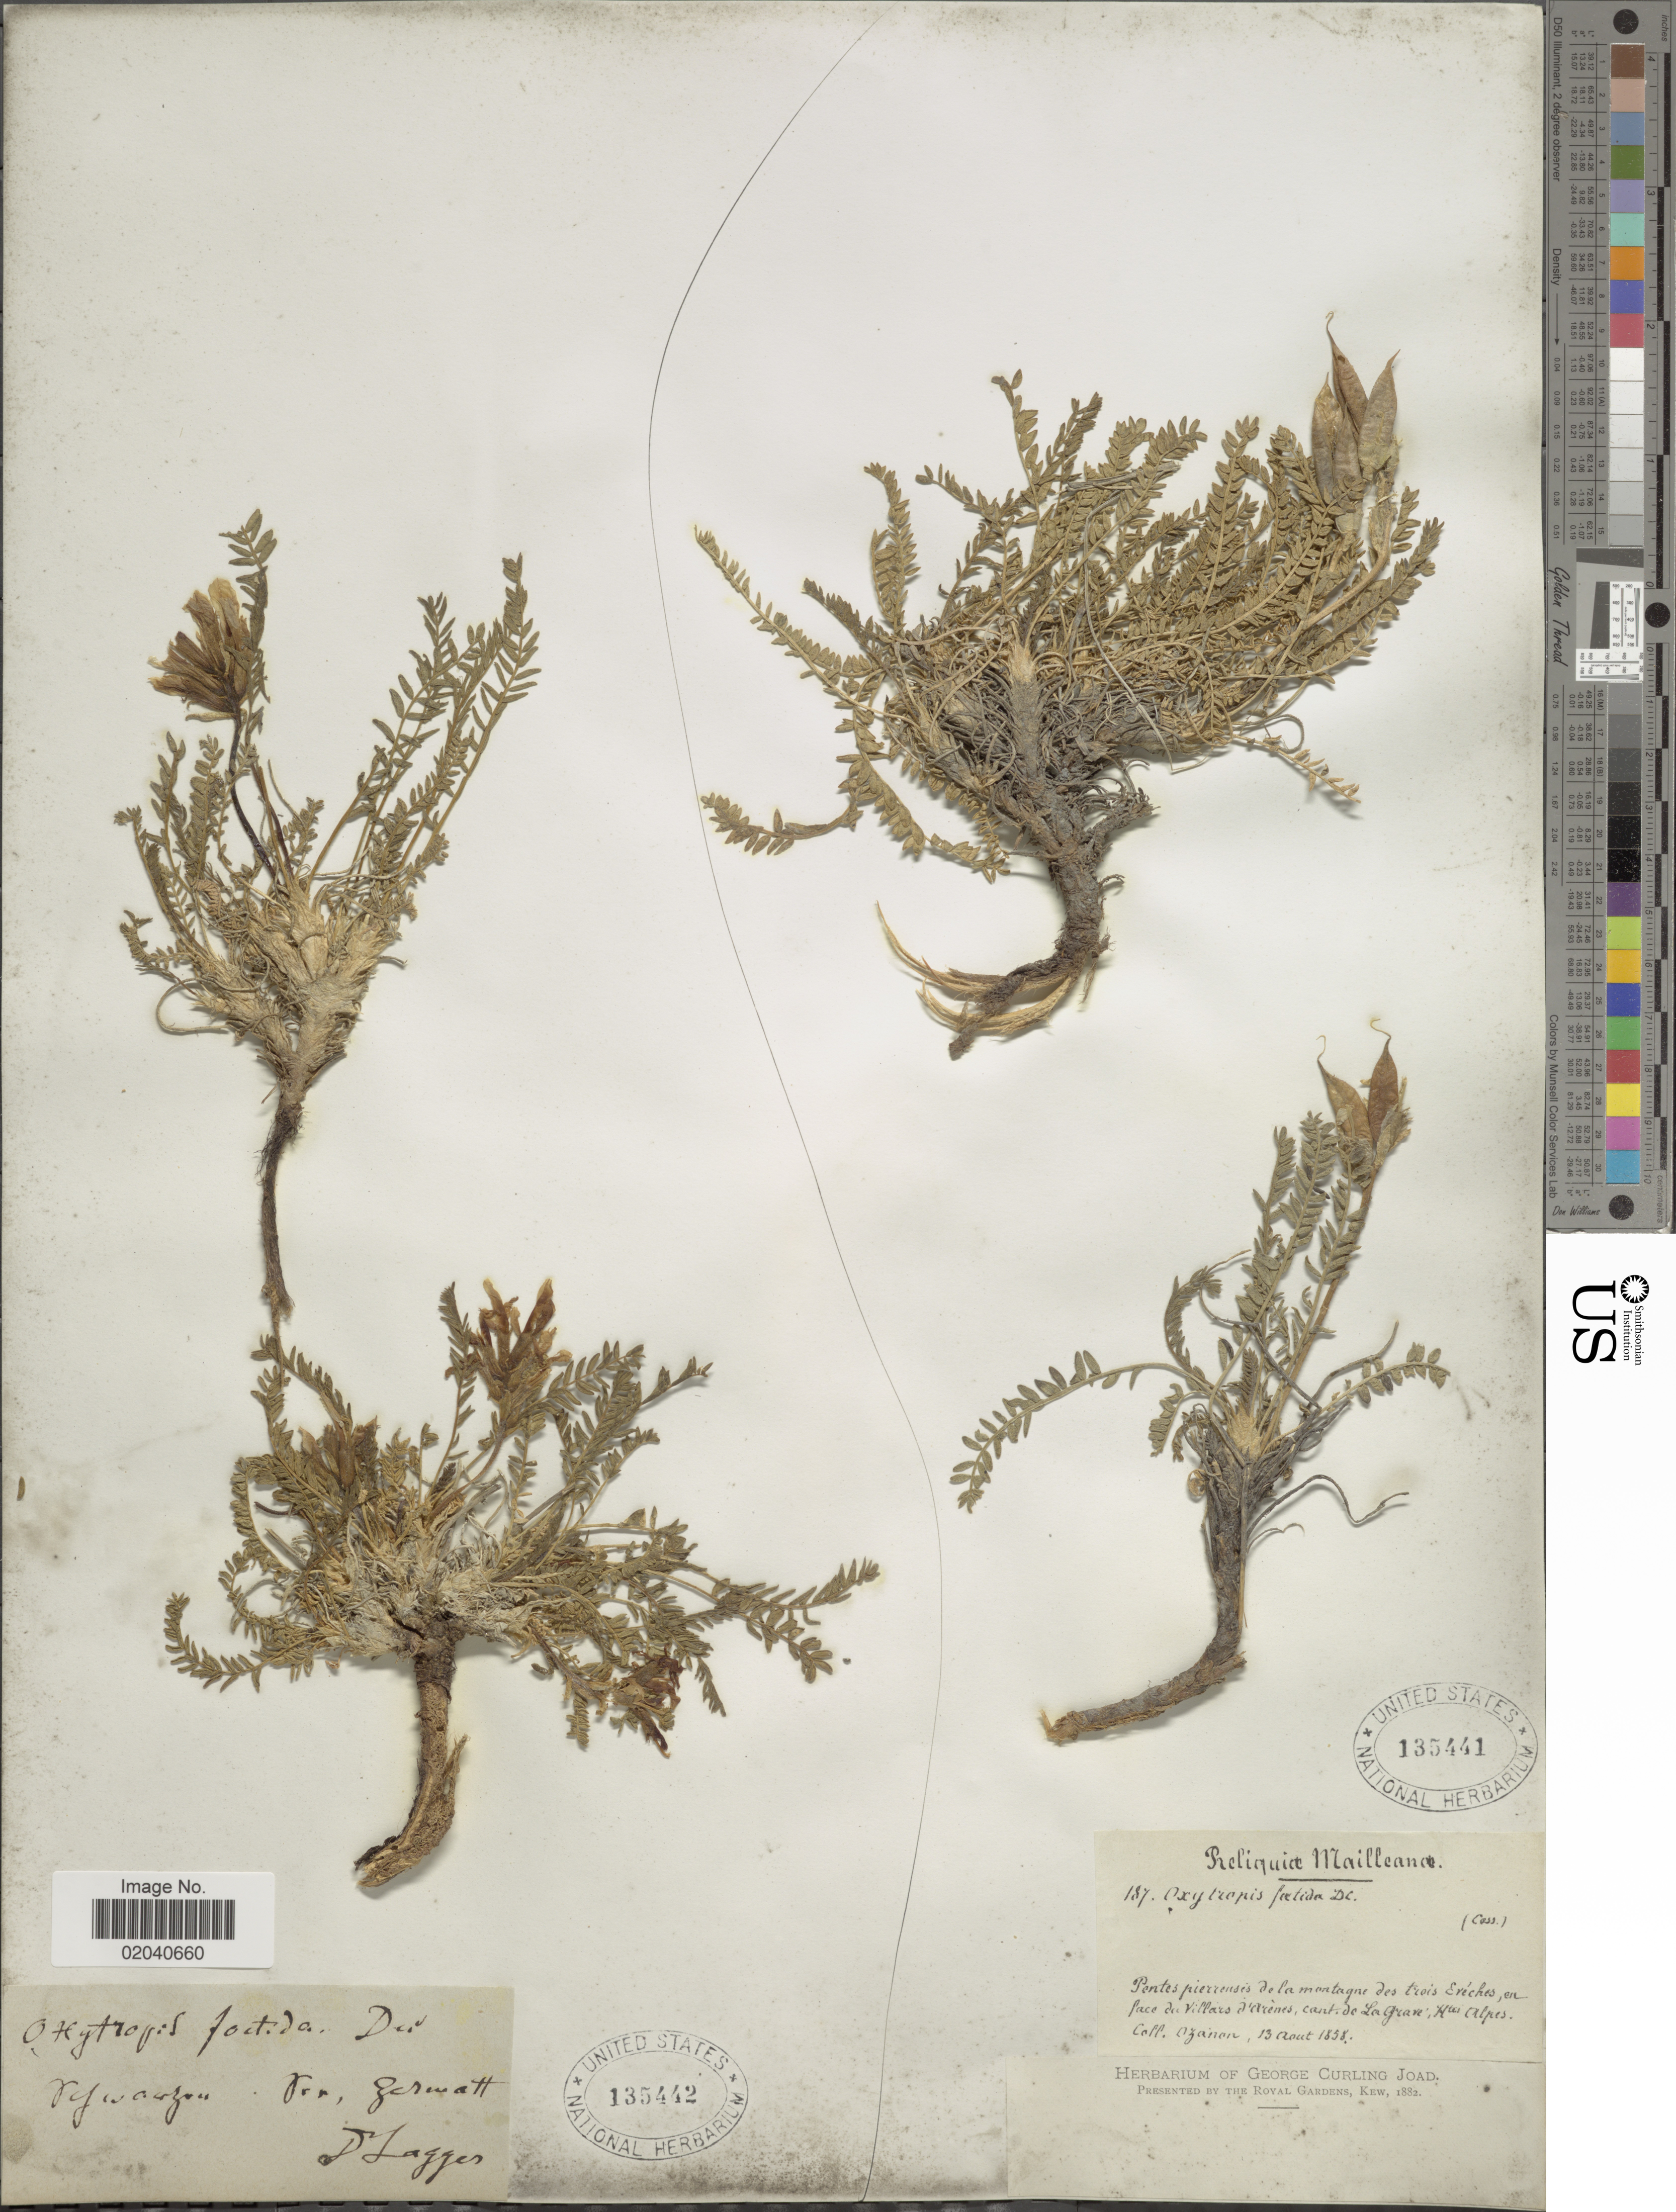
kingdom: Plantae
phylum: Tracheophyta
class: Magnoliopsida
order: Fabales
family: Fabaceae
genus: Oxytropis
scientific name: Oxytropis foetida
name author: (Vill.) DC.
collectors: D. Lagger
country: Switzerland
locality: Zermatt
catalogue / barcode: US 135442